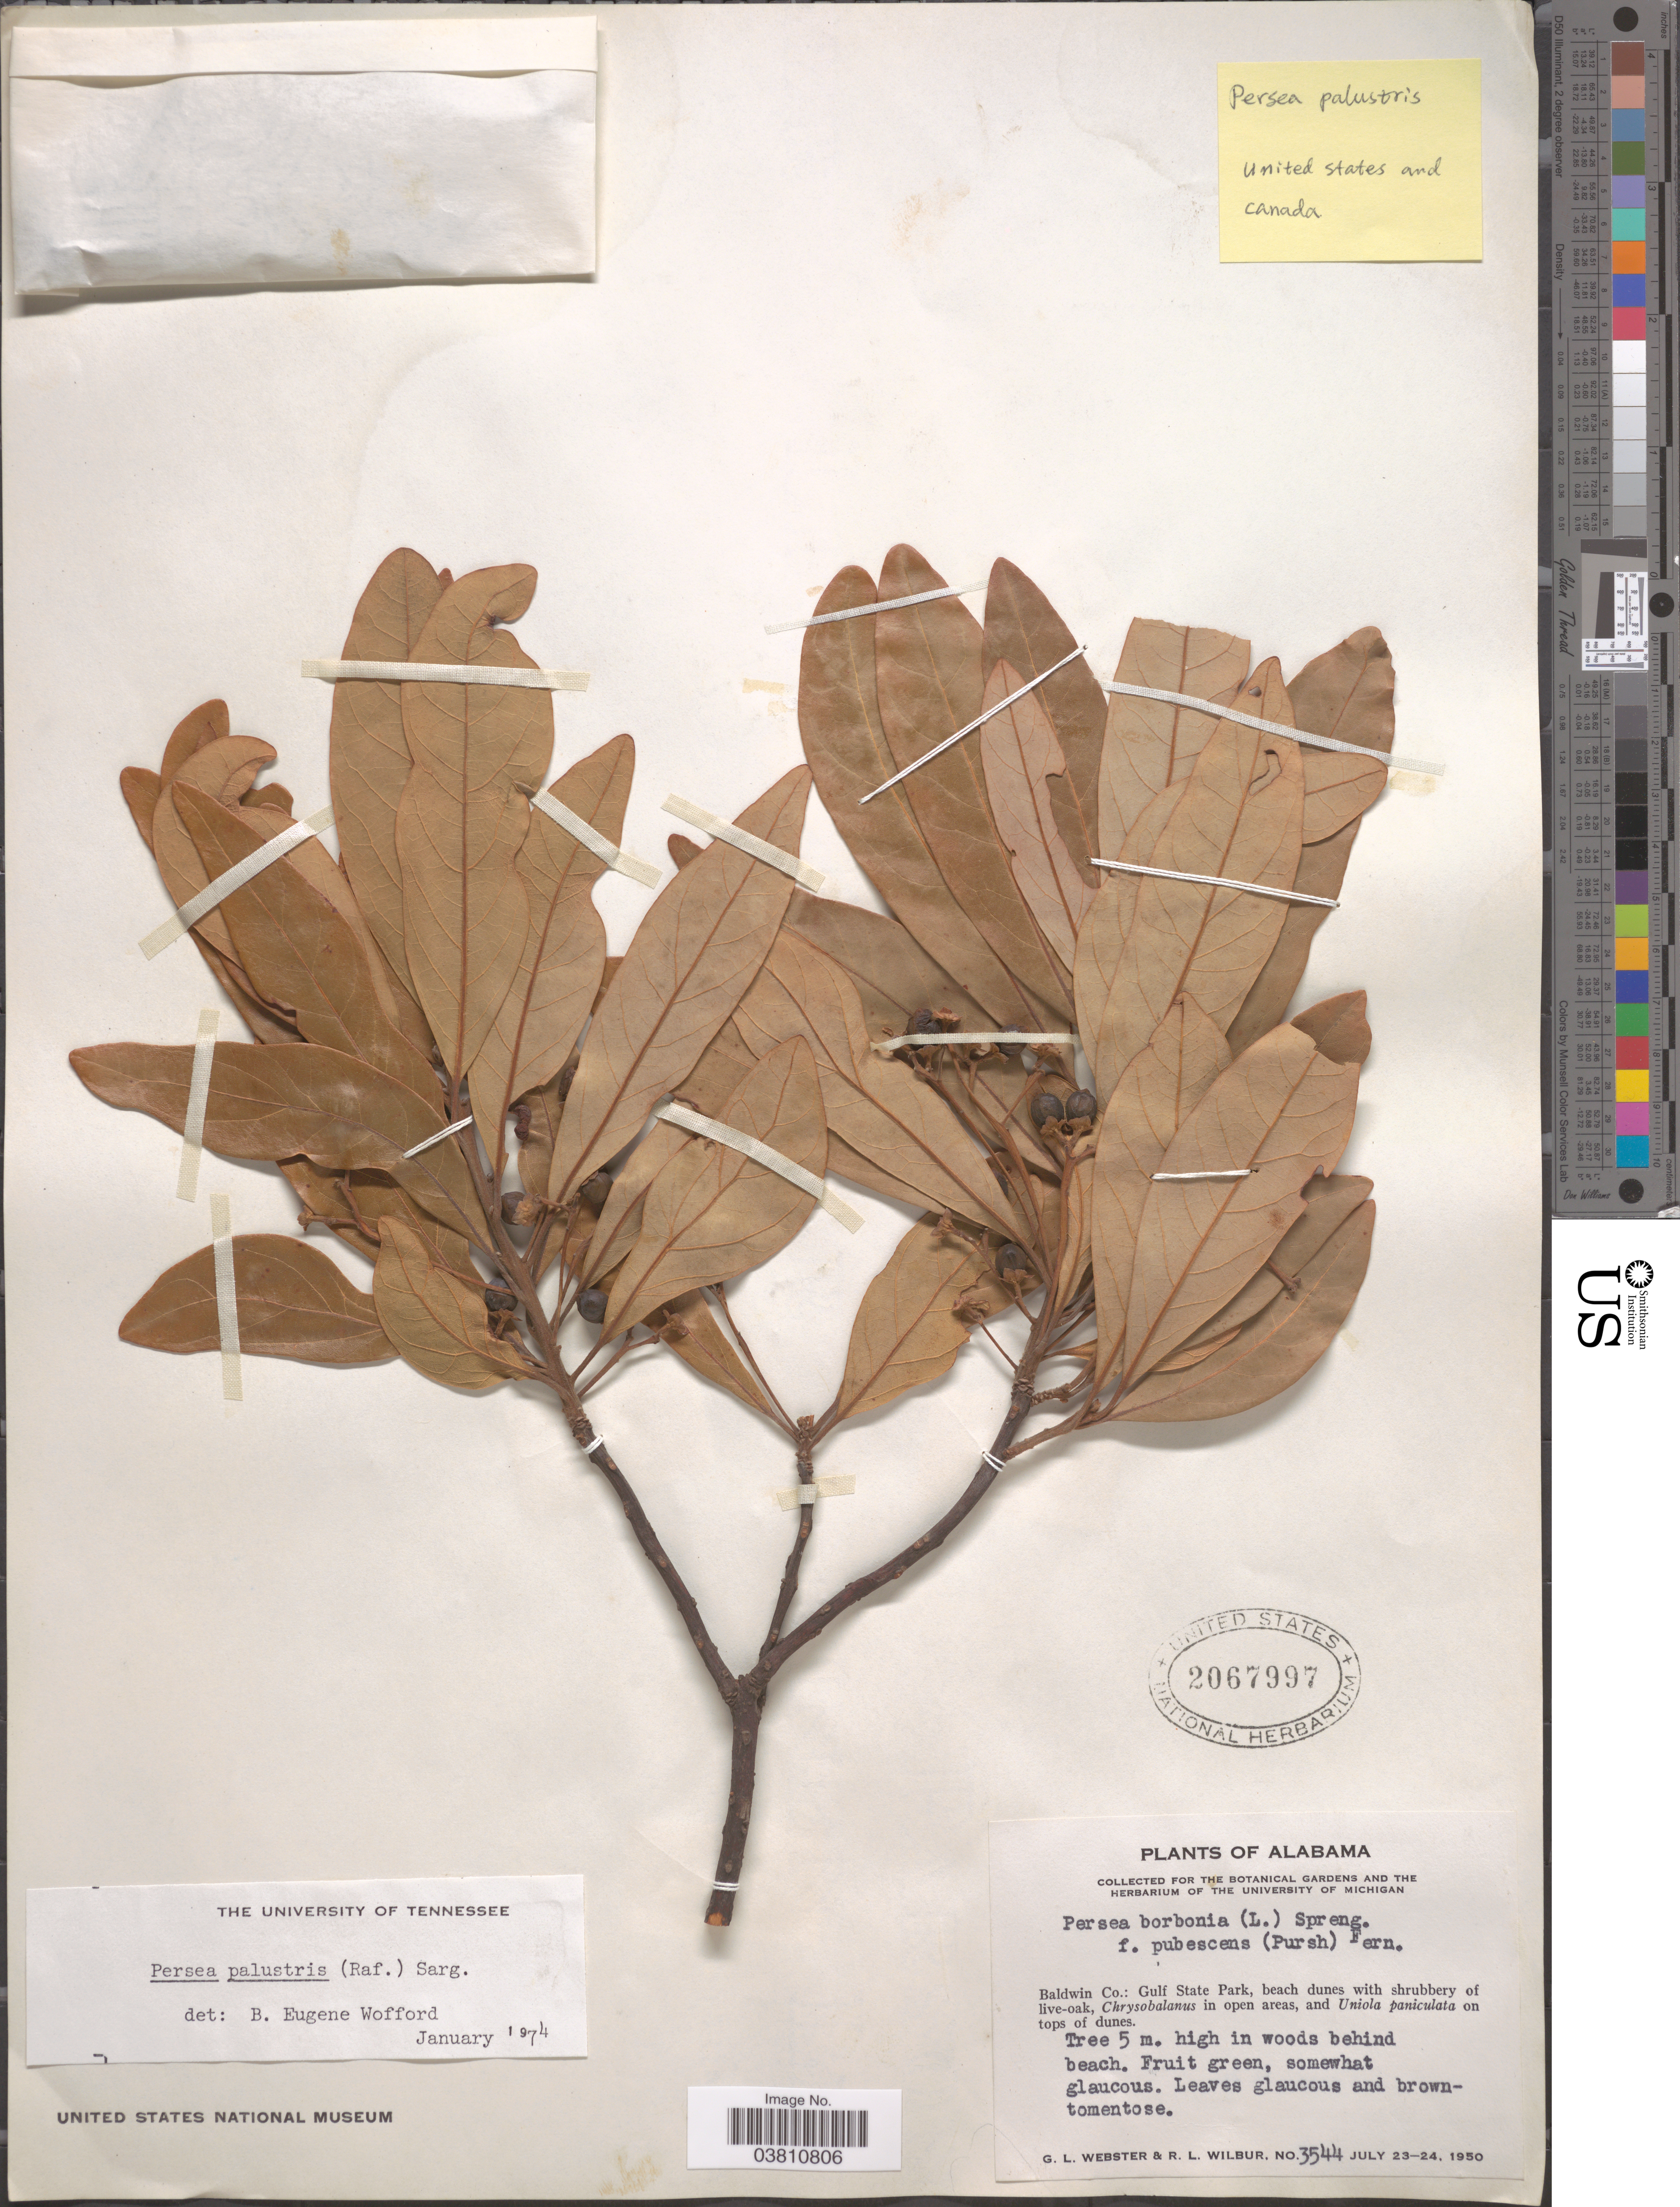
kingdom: Plantae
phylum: Tracheophyta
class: Magnoliopsida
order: Laurales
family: Lauraceae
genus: Persea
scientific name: Persea palustris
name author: (Raf.) Sarg.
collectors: G. L. Webster & R. L. Wilbur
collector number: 3544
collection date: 1950-07-23/1950-07-24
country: United States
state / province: Alabama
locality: Baldwin Co.: Gulf State Park.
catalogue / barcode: US 2067997